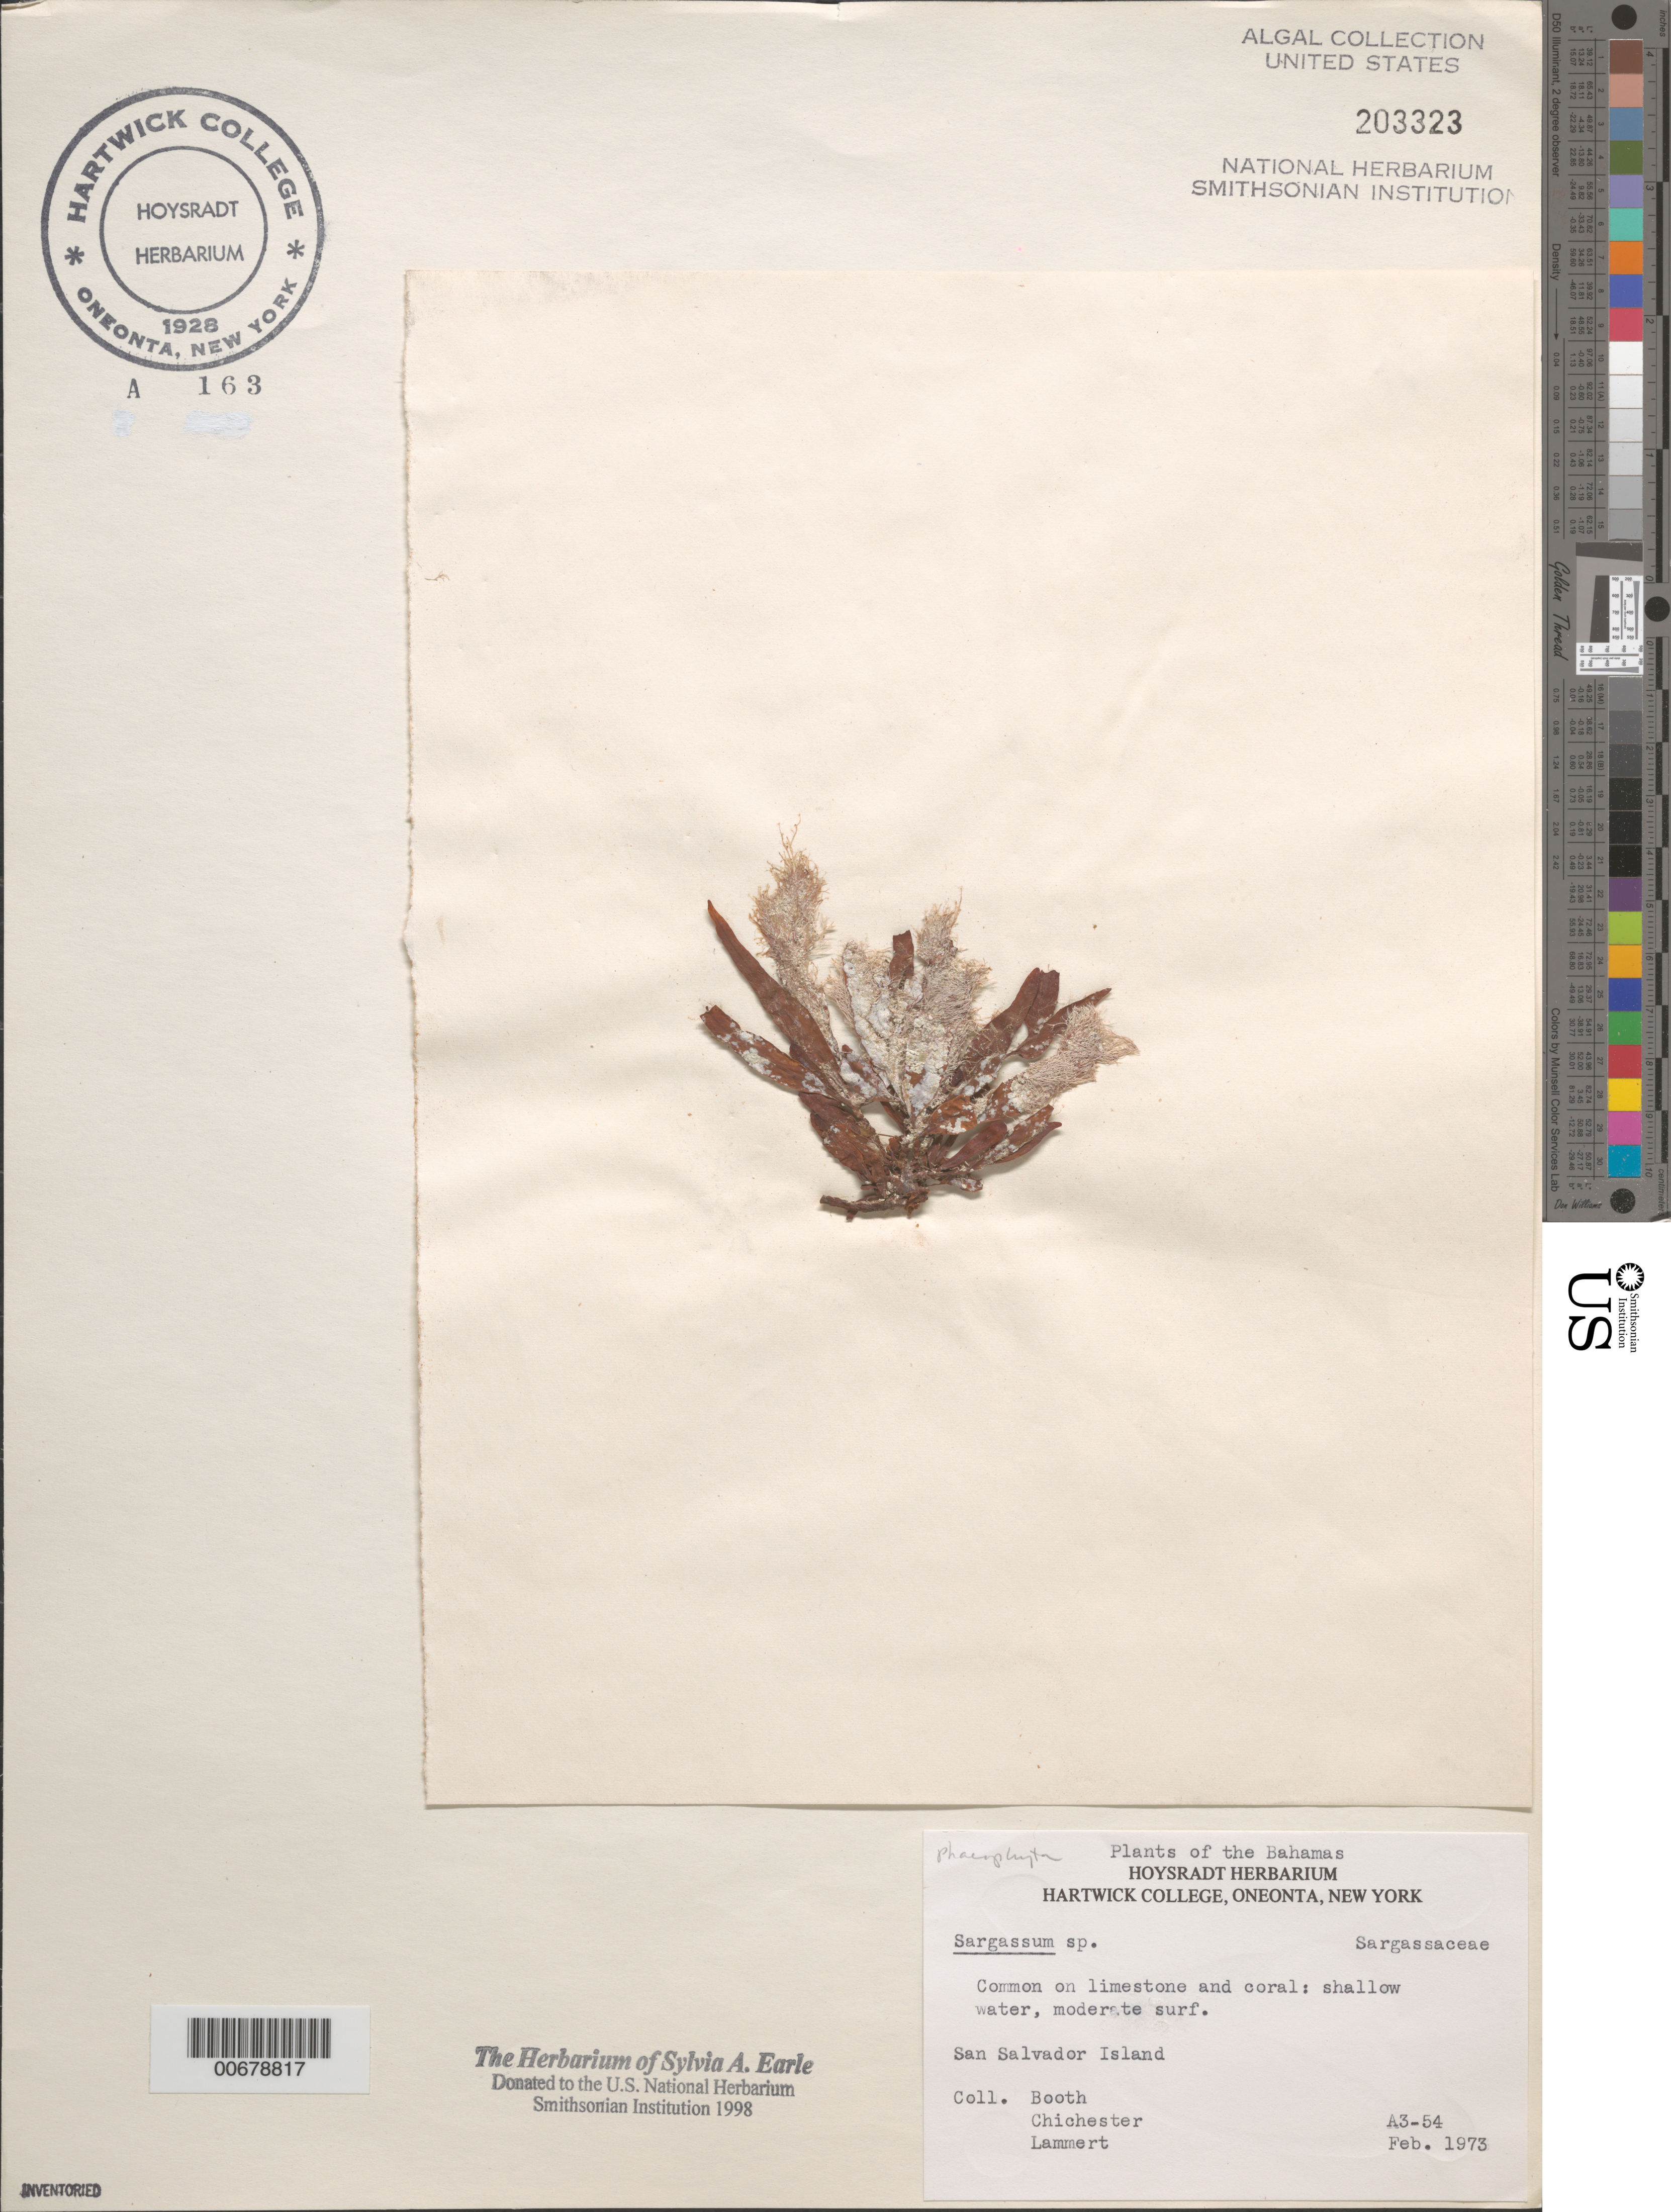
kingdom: Chromista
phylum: Ochrophyta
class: Phaeophyceae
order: Fucales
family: Sargassaceae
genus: Sargassum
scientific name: Sargassum sp.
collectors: -. Booth, -. Chichester & -. Lammert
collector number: A-3 54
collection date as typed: Feb 1973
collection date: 1973-02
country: Bahamas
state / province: San Salvador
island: San Salvador Island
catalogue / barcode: US 203323